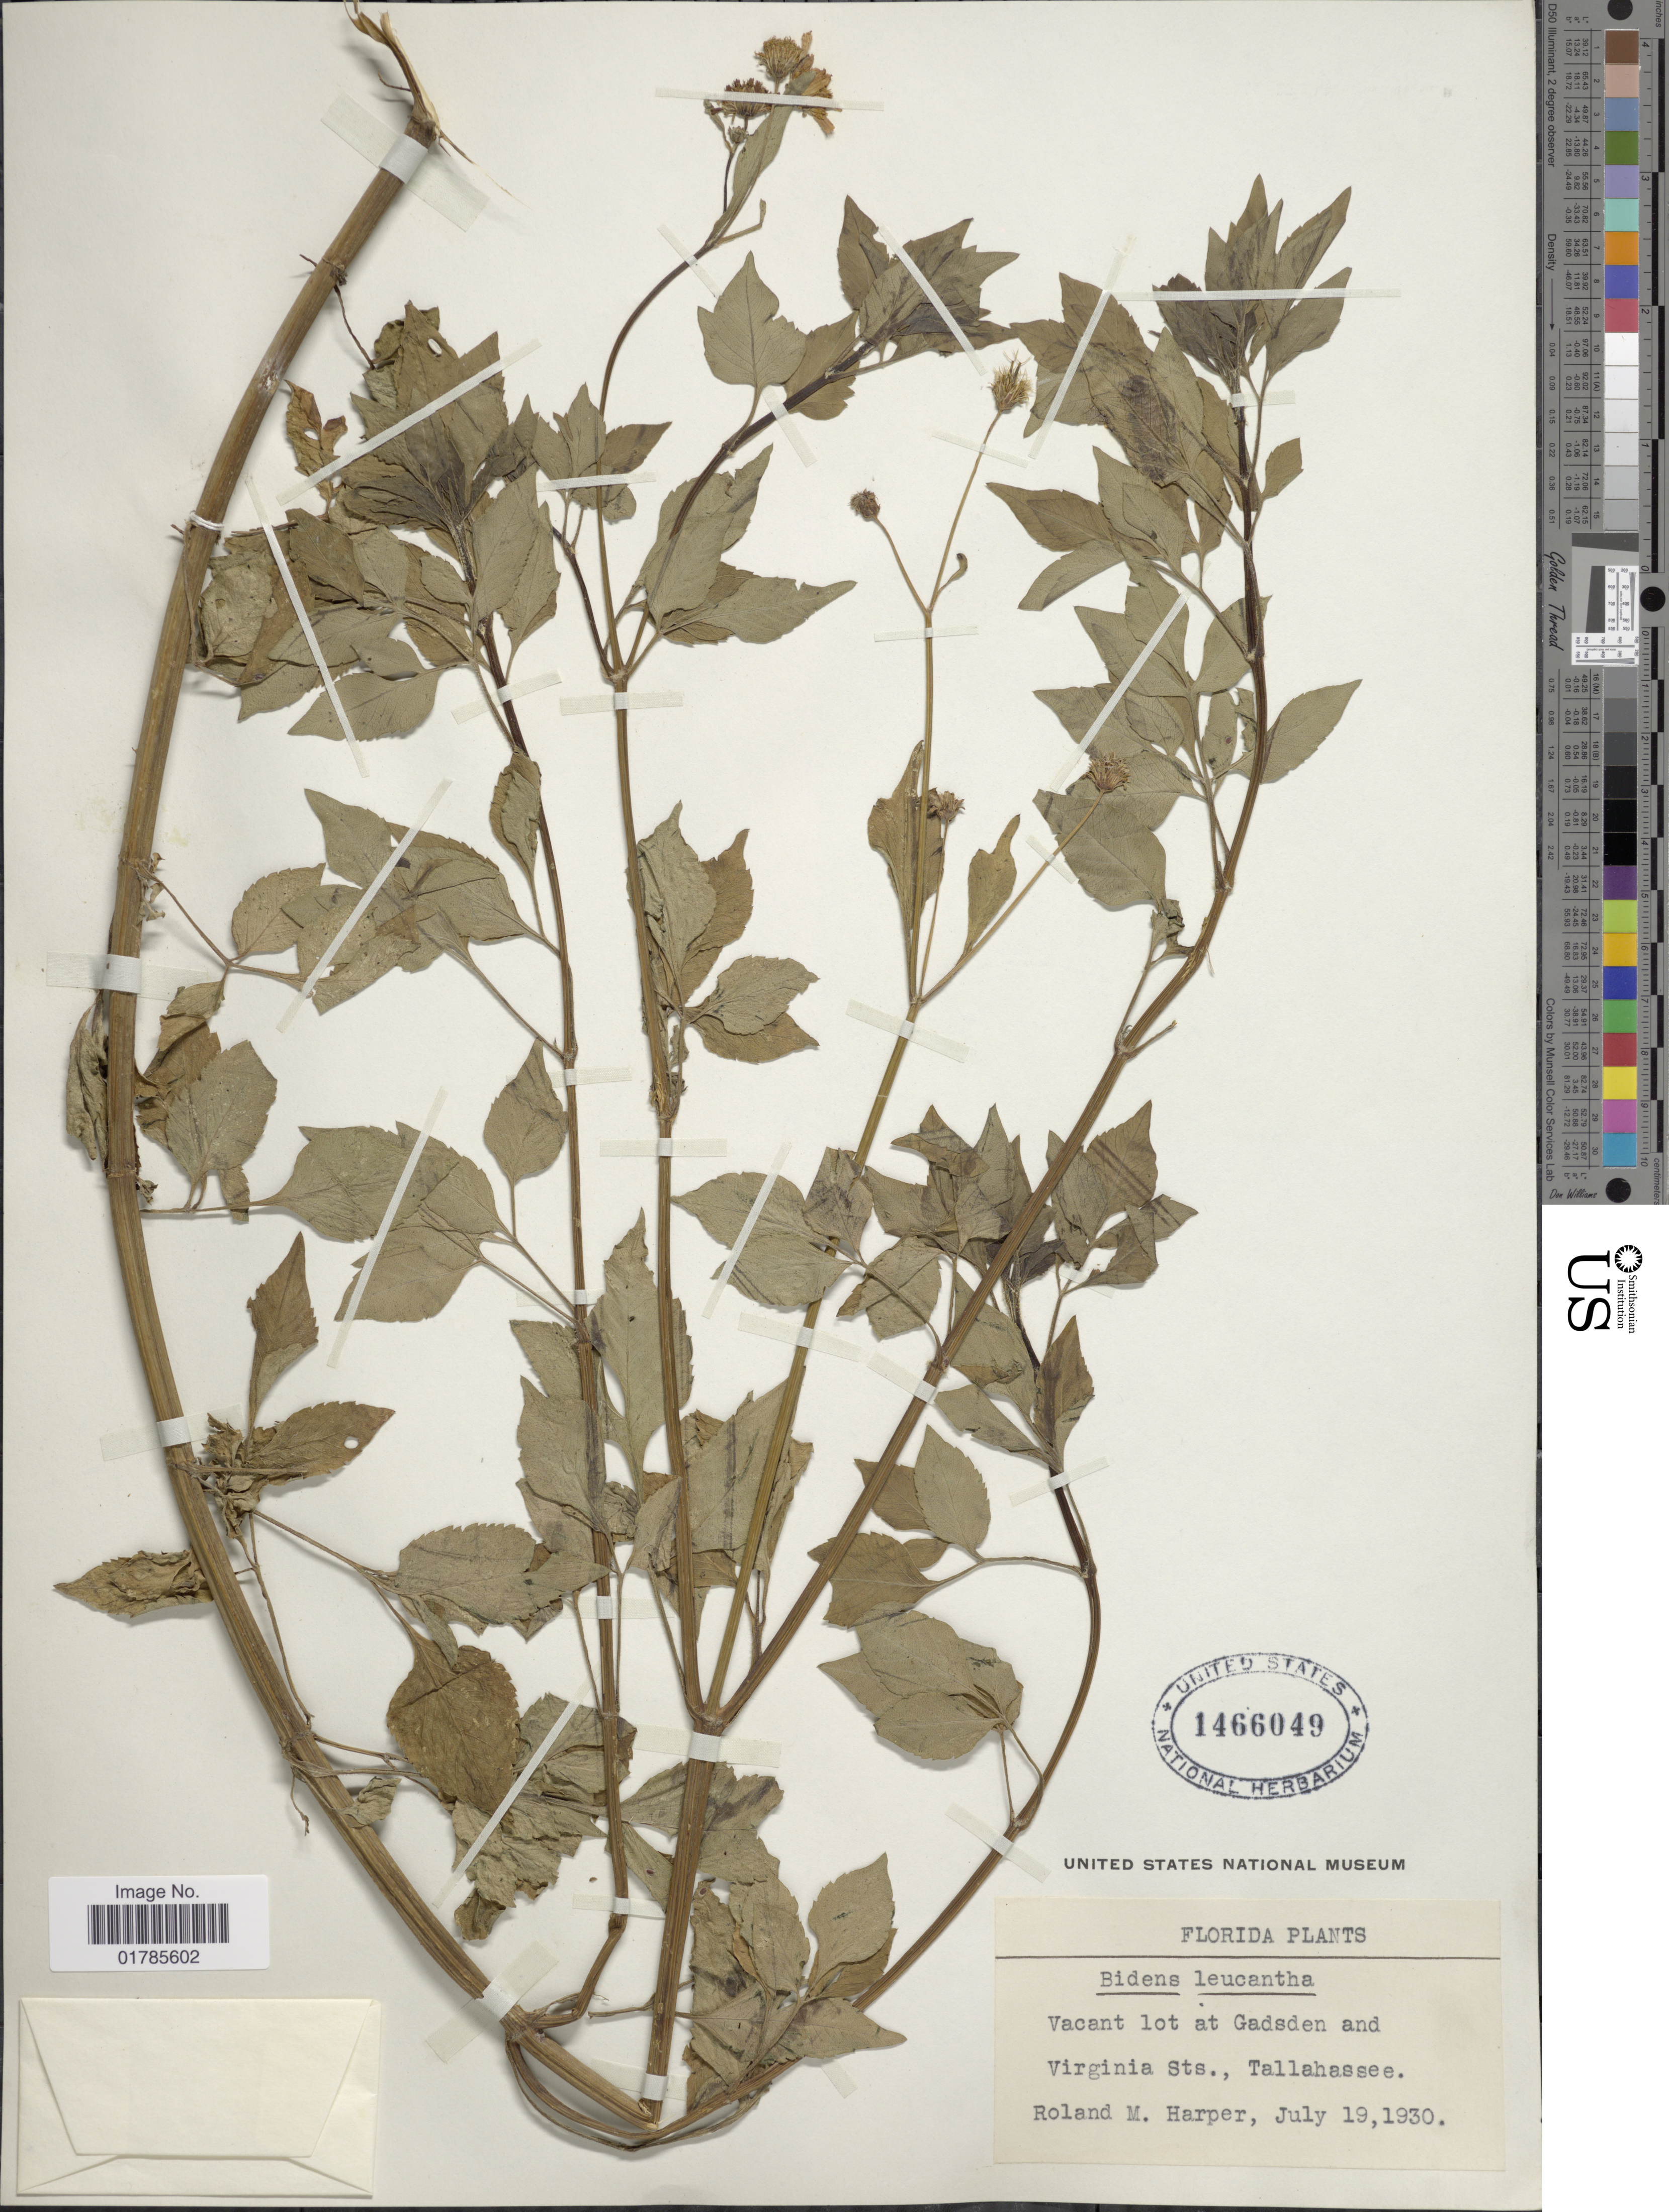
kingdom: Plantae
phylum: Tracheophyta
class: Magnoliopsida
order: Asterales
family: Asteraceae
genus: Bidens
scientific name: Bidens alba var. radiata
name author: (Sch. Bip.) R.E. Ballard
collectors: R. M. Harper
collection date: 1930-07-19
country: United States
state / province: Florida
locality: Vacant lot at Gadsden and Virginia Sts., Tallahassee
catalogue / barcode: US 1466049